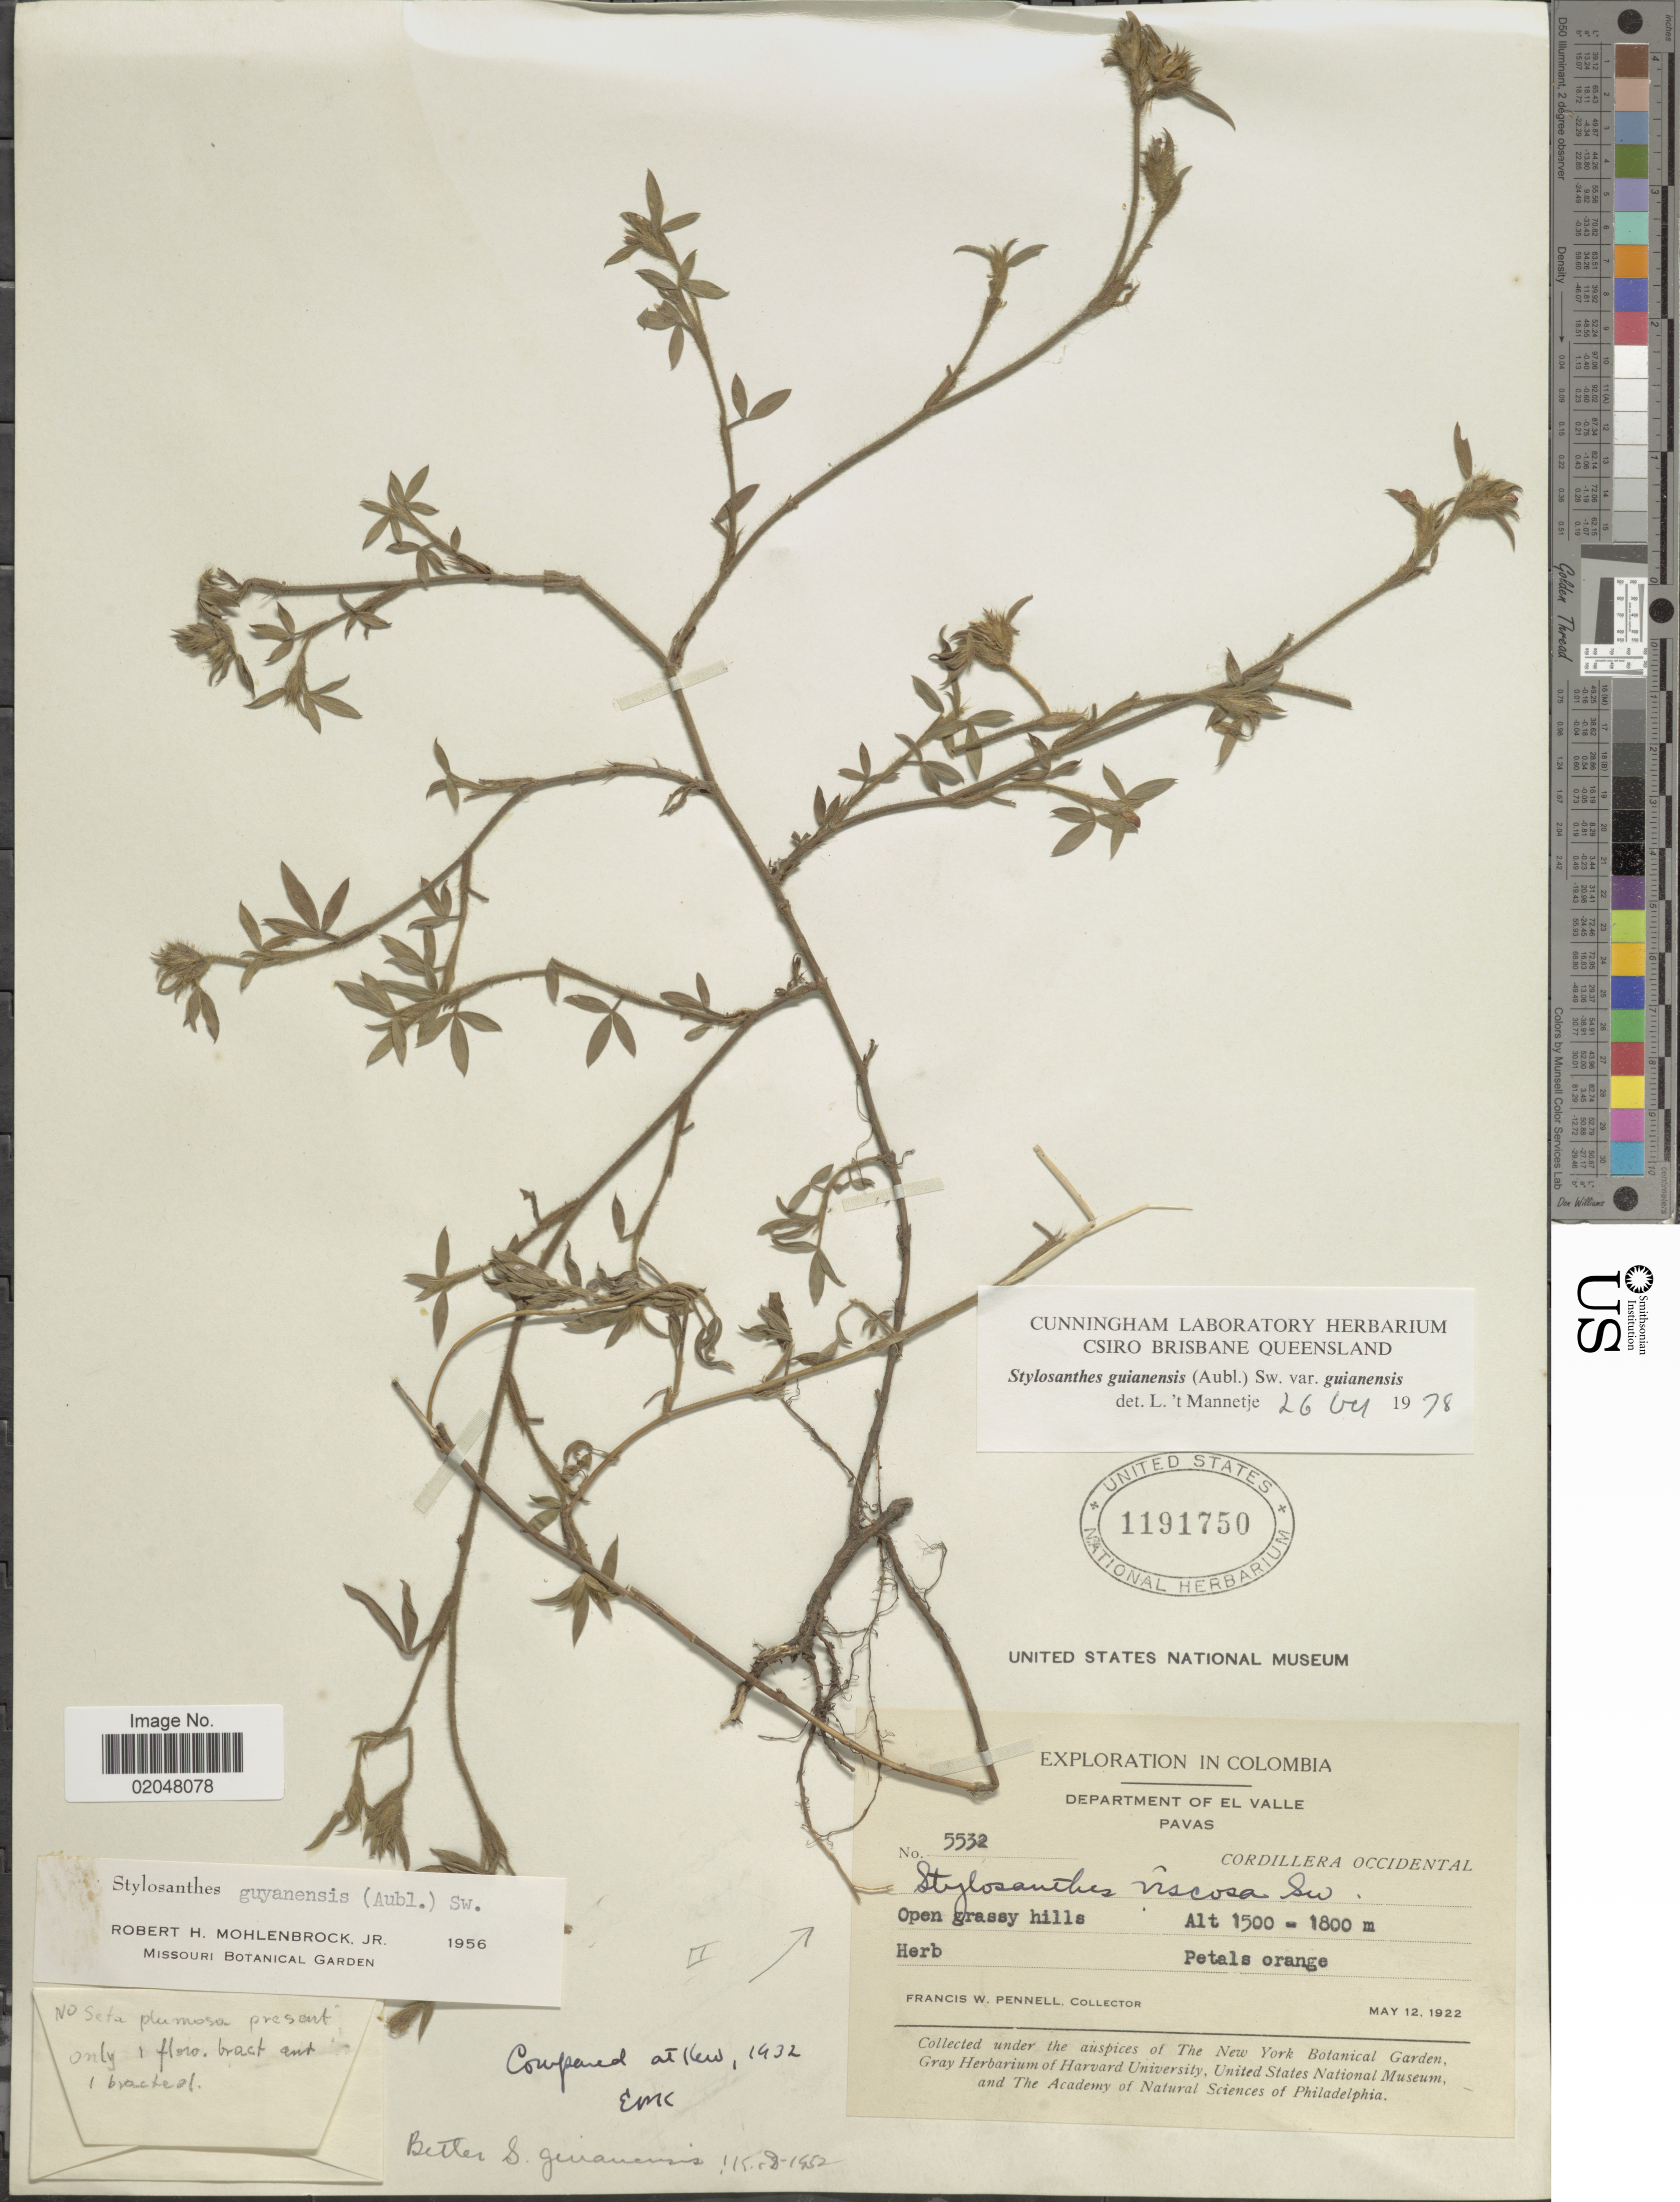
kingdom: Plantae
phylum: Tracheophyta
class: Magnoliopsida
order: Fabales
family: Fabaceae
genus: Stylosanthes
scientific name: Stylosanthes guianensis var. guianensis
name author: (Aubl.) Sw.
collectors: F. W. Pennell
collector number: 5532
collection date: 1922-05-12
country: Colombia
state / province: Valle del Cauca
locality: Department of El Valle. Pavas. Cordillera Occidental.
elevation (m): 1500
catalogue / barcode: US 1191750